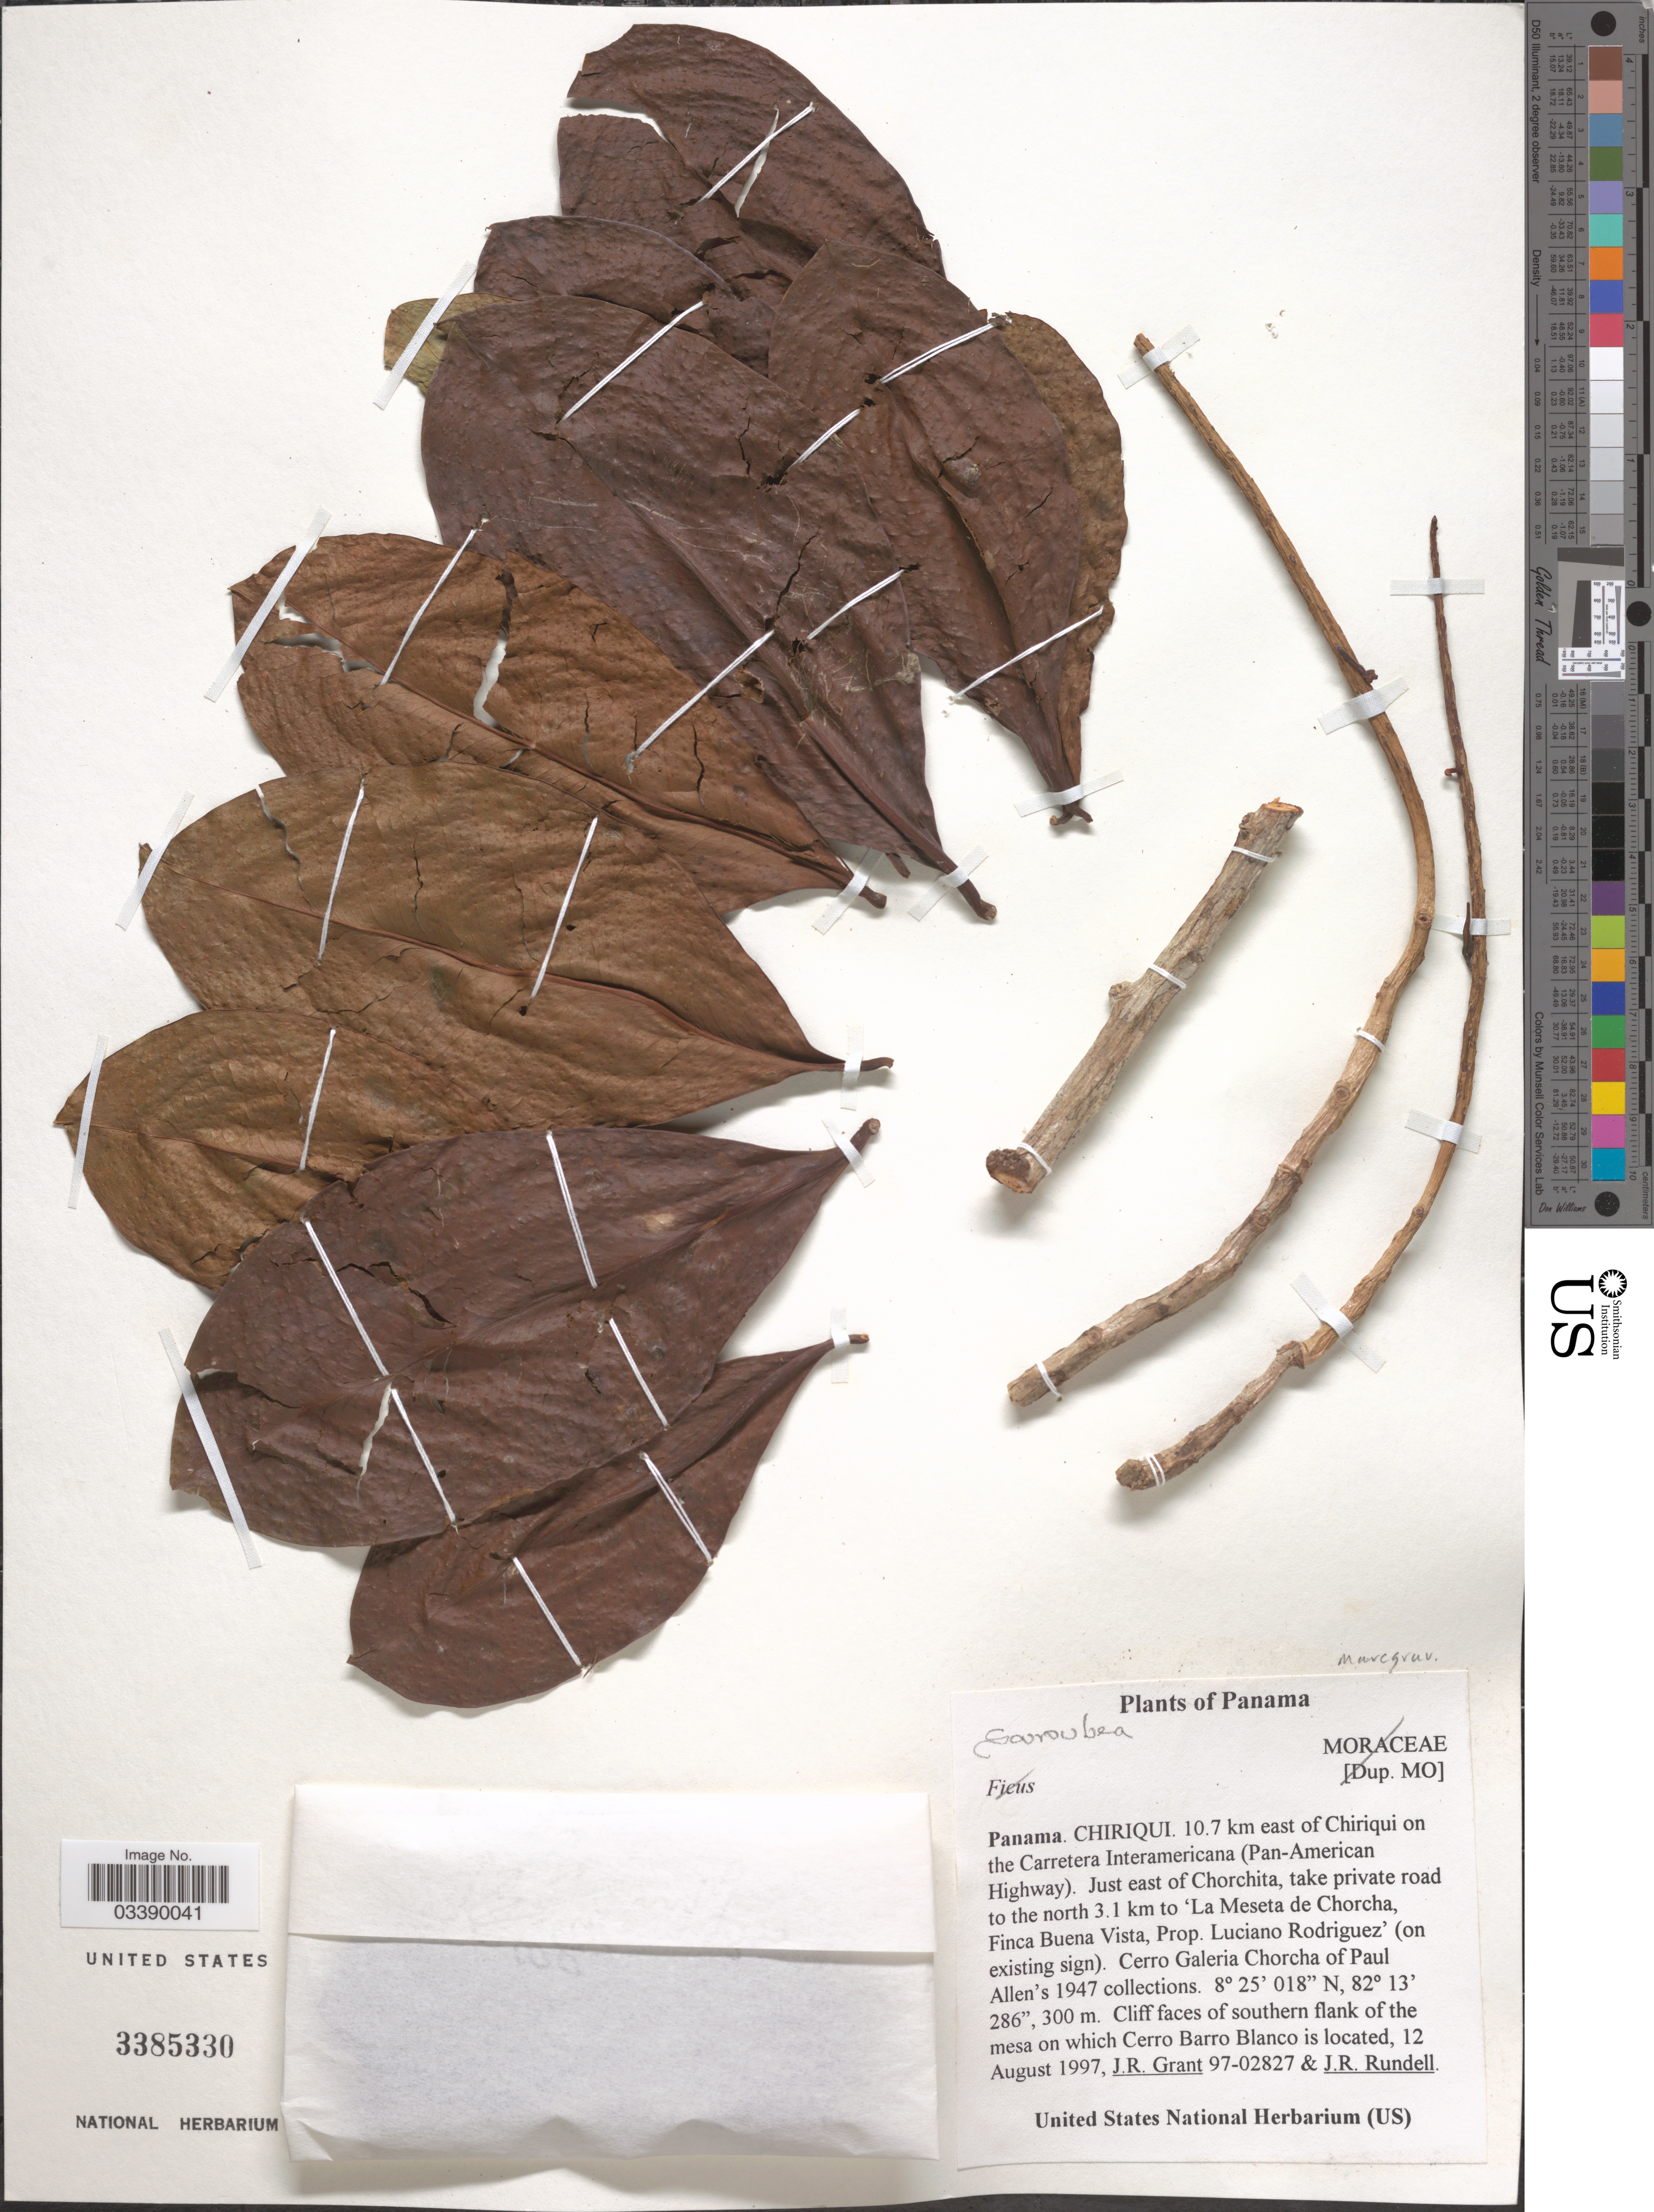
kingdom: Plantae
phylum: Tracheophyta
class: Magnoliopsida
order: Ericales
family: Marcgraviaceae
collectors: J. Grant & J. R. Rundell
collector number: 97-02827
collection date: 1997-08-12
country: Panama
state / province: Chiriqui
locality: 10.7 km east of Chiriqui on the Carretera Interamericana (Pan-American Highway). Just east of Chorchita, take private road to the north 3.1 km to 'La Meseta de Chorcha, Finca Buena Vista, Prop. Luciano Rodriguez'(on existing sign). Cerro Galeria Chorcha of Paul Allen's 1947 collections. Cliff faces of southern flank of the mesa on which Cerro Barro Blanco is located.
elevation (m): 300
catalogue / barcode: US 3385330